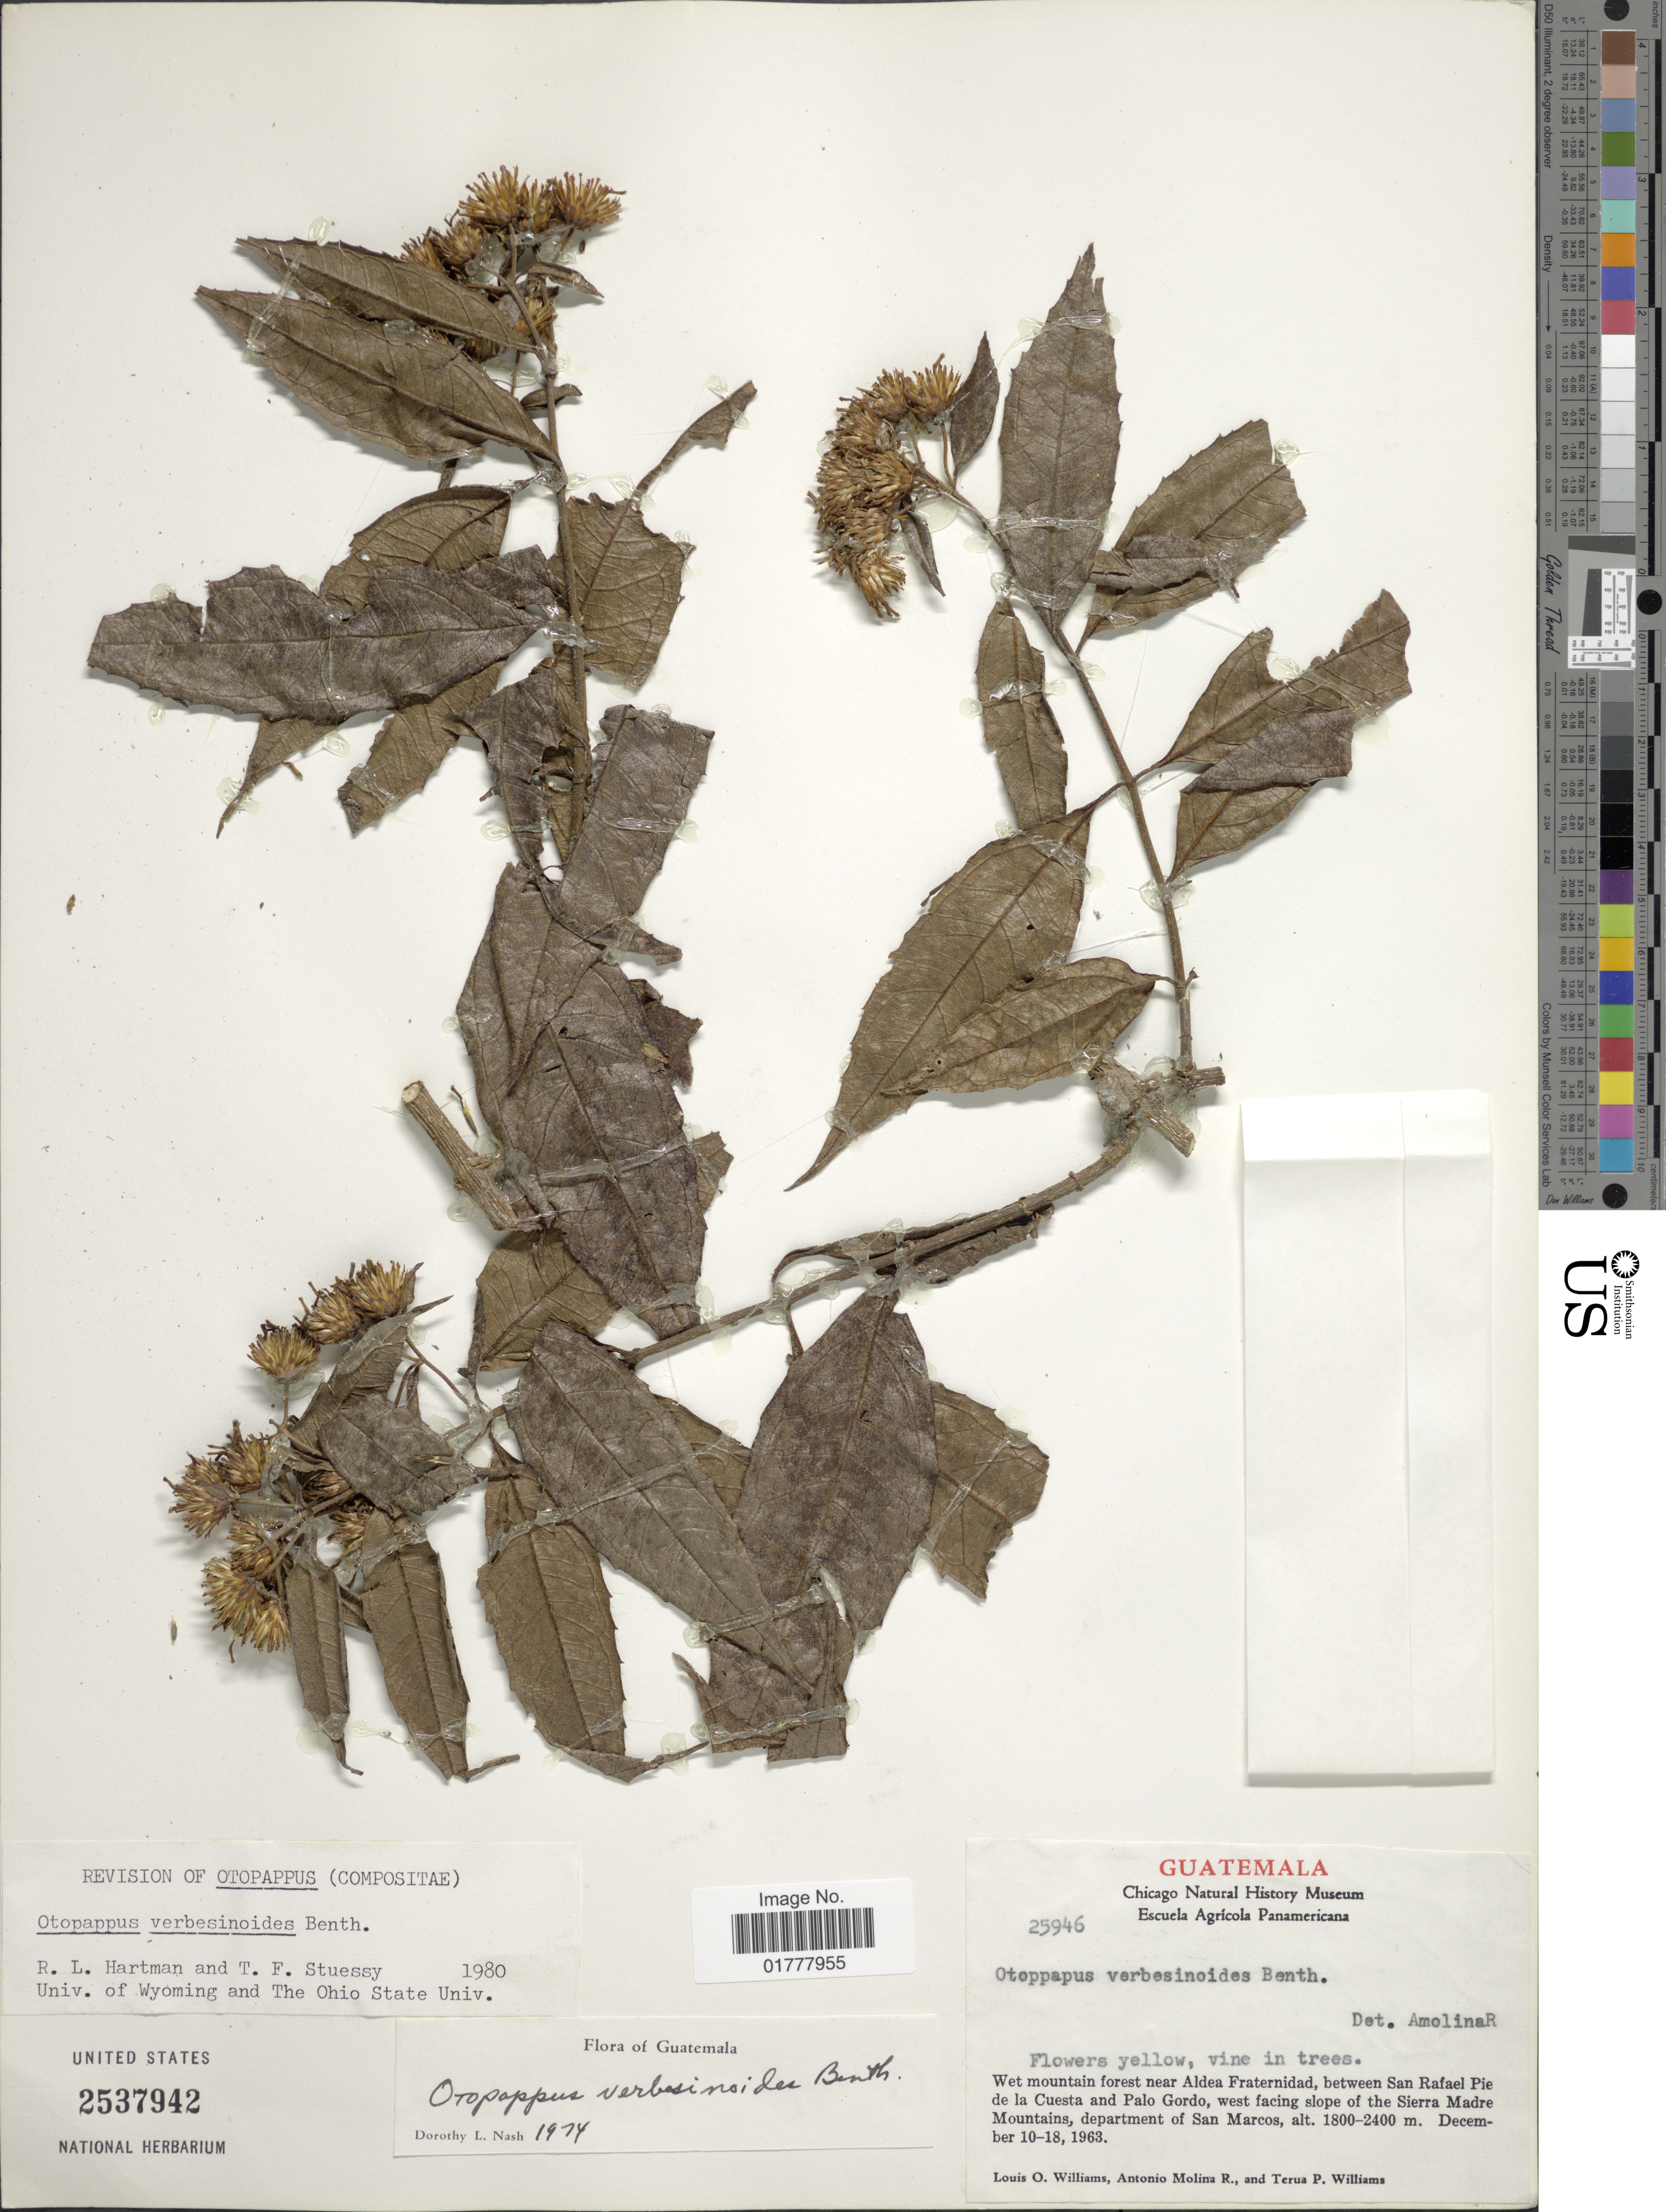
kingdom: Plantae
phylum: Tracheophyta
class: Magnoliopsida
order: Asterales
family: Asteraceae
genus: Otopappus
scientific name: Otopappus verbesinoides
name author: Benth.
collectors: L. O. Williams, A. Molina R. & T. P. Williams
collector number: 25946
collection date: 1963-12-10/1963-12-18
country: Guatemala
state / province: San Marcos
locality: Wet mountain forest near Aldea Fraternidad, between San Rafael Pie de la Cuesta and Palo Gordo, west facing slope of the Sierra Madre Mountains, department of San Marcos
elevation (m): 1800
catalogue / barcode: US 2537942